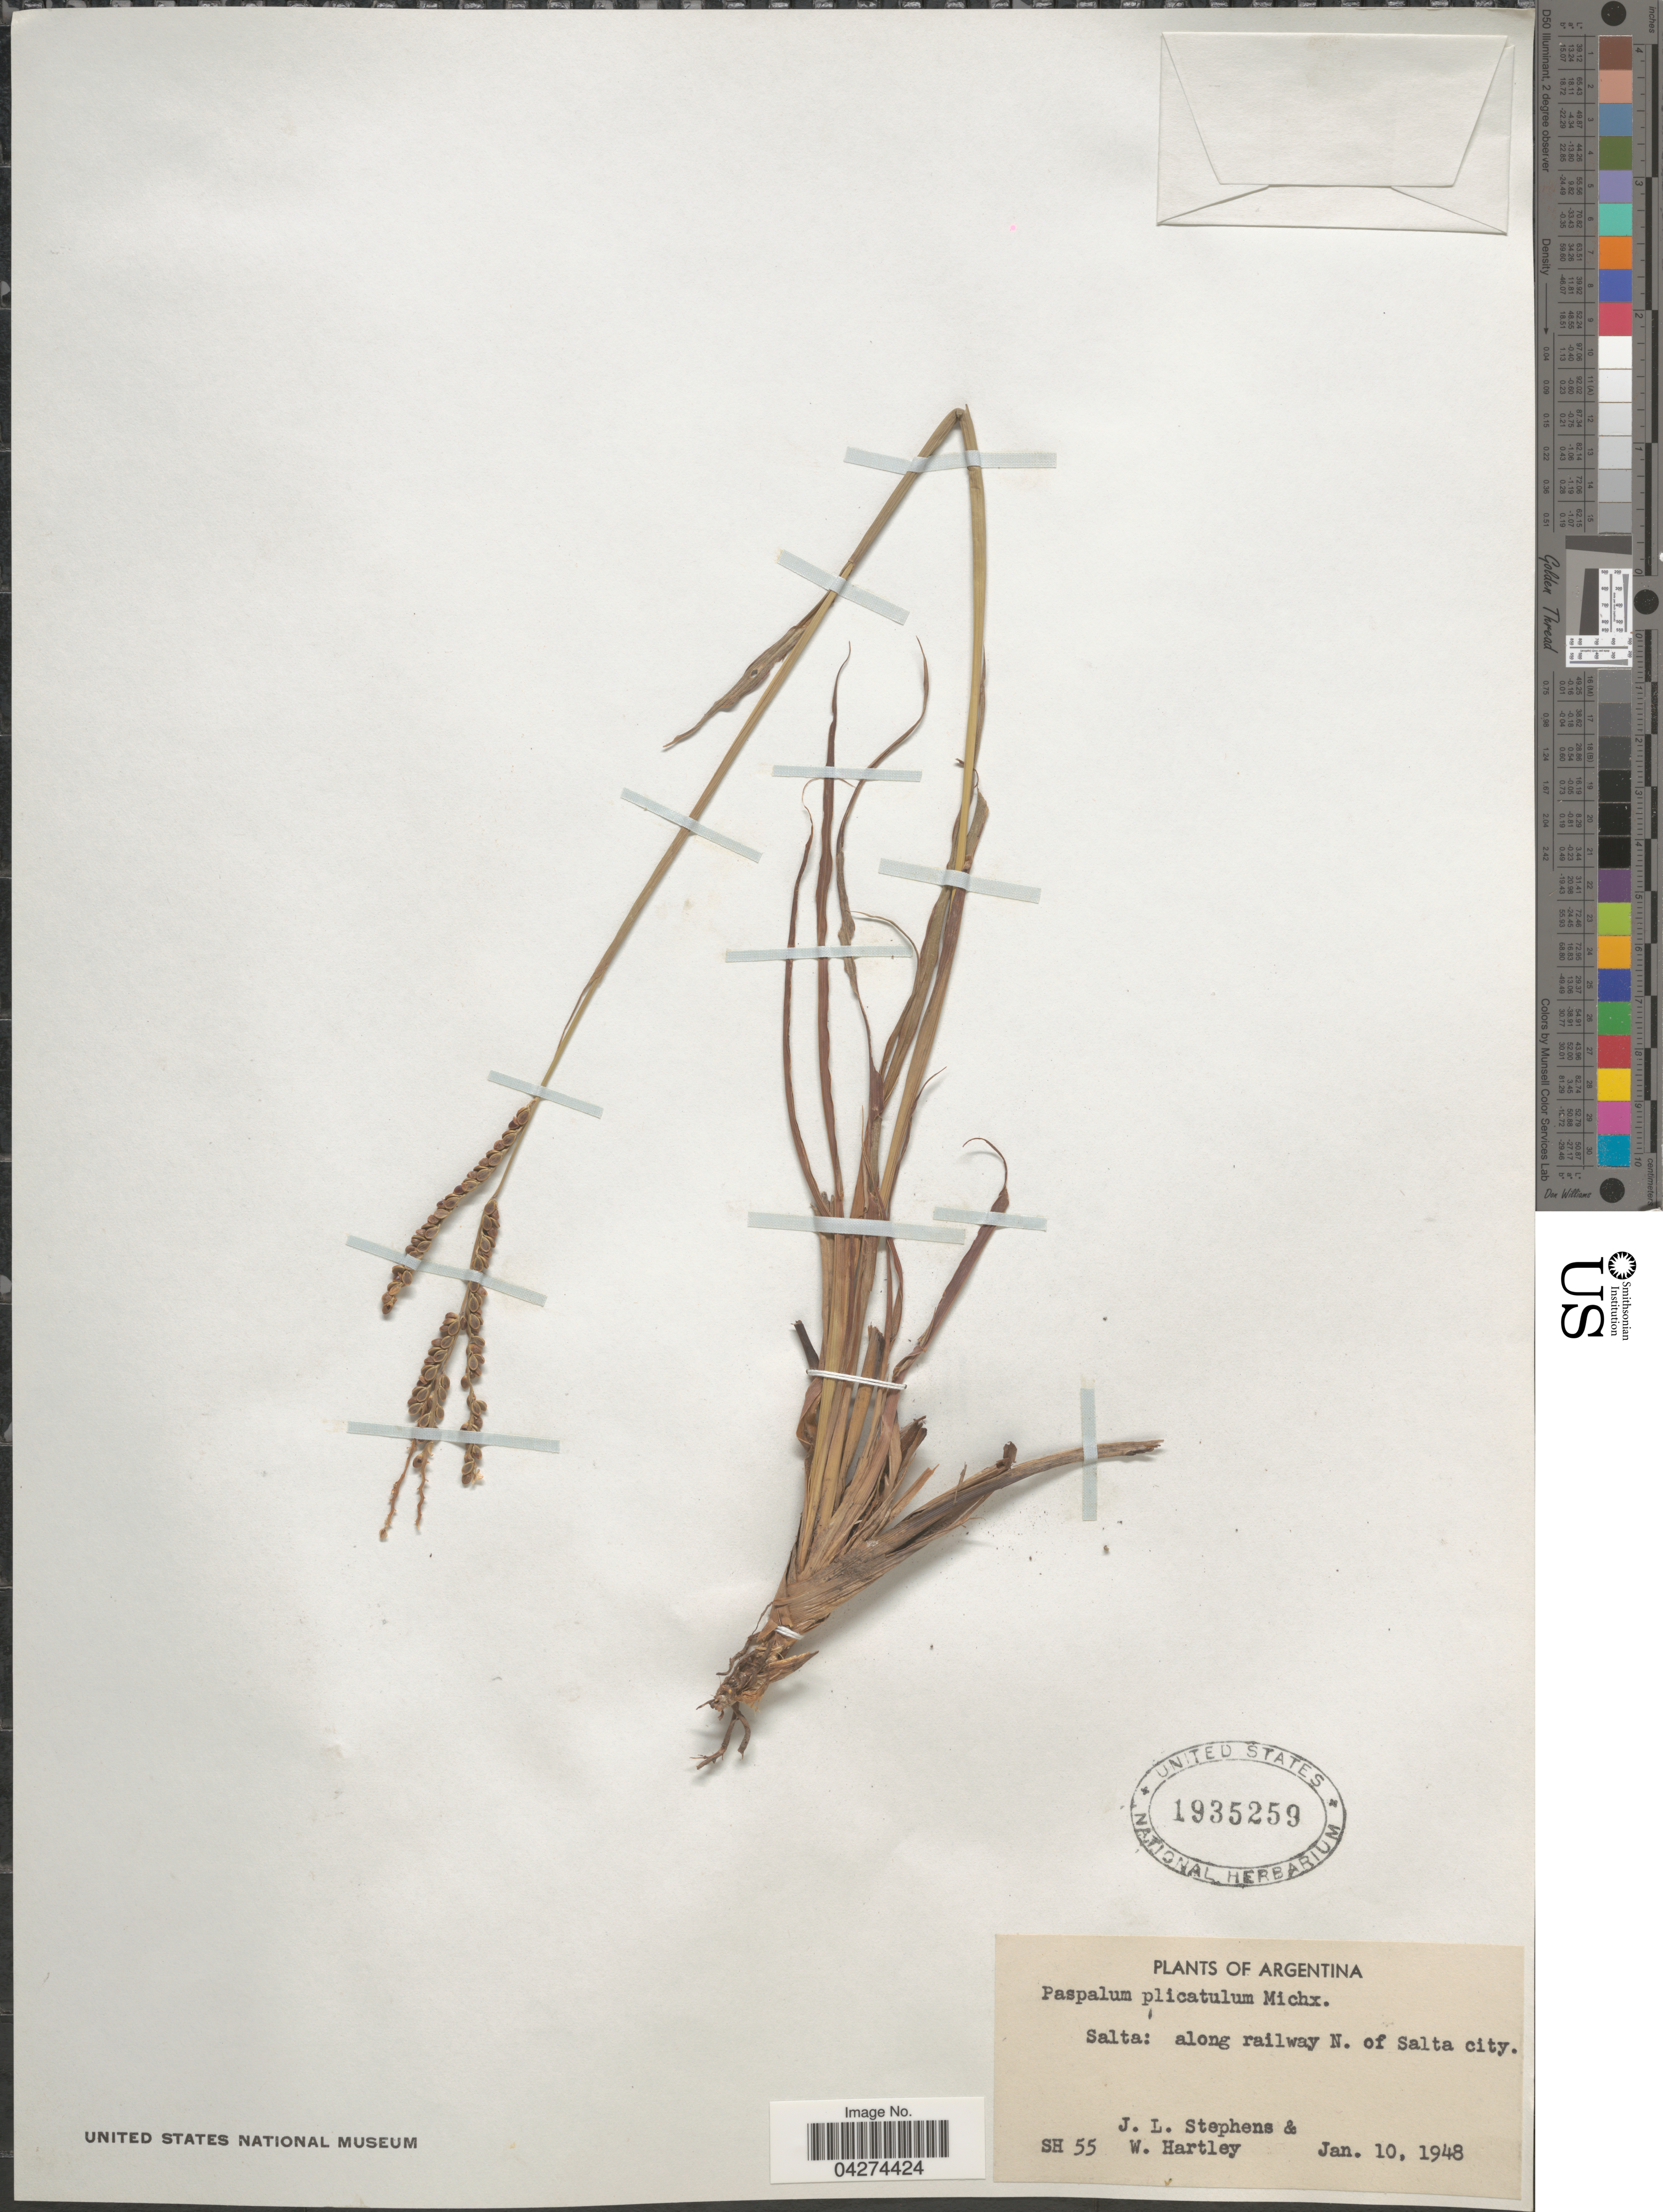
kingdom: Plantae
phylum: Tracheophyta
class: Liliopsida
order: Poales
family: Poaceae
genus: Paspalum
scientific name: Paspalum plicatulum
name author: Michx.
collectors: J. Stephens & W. Hartley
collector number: SH55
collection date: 1948-01-10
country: Argentina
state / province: Salta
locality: Along railway N. of Salta city.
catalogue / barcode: US 1935259